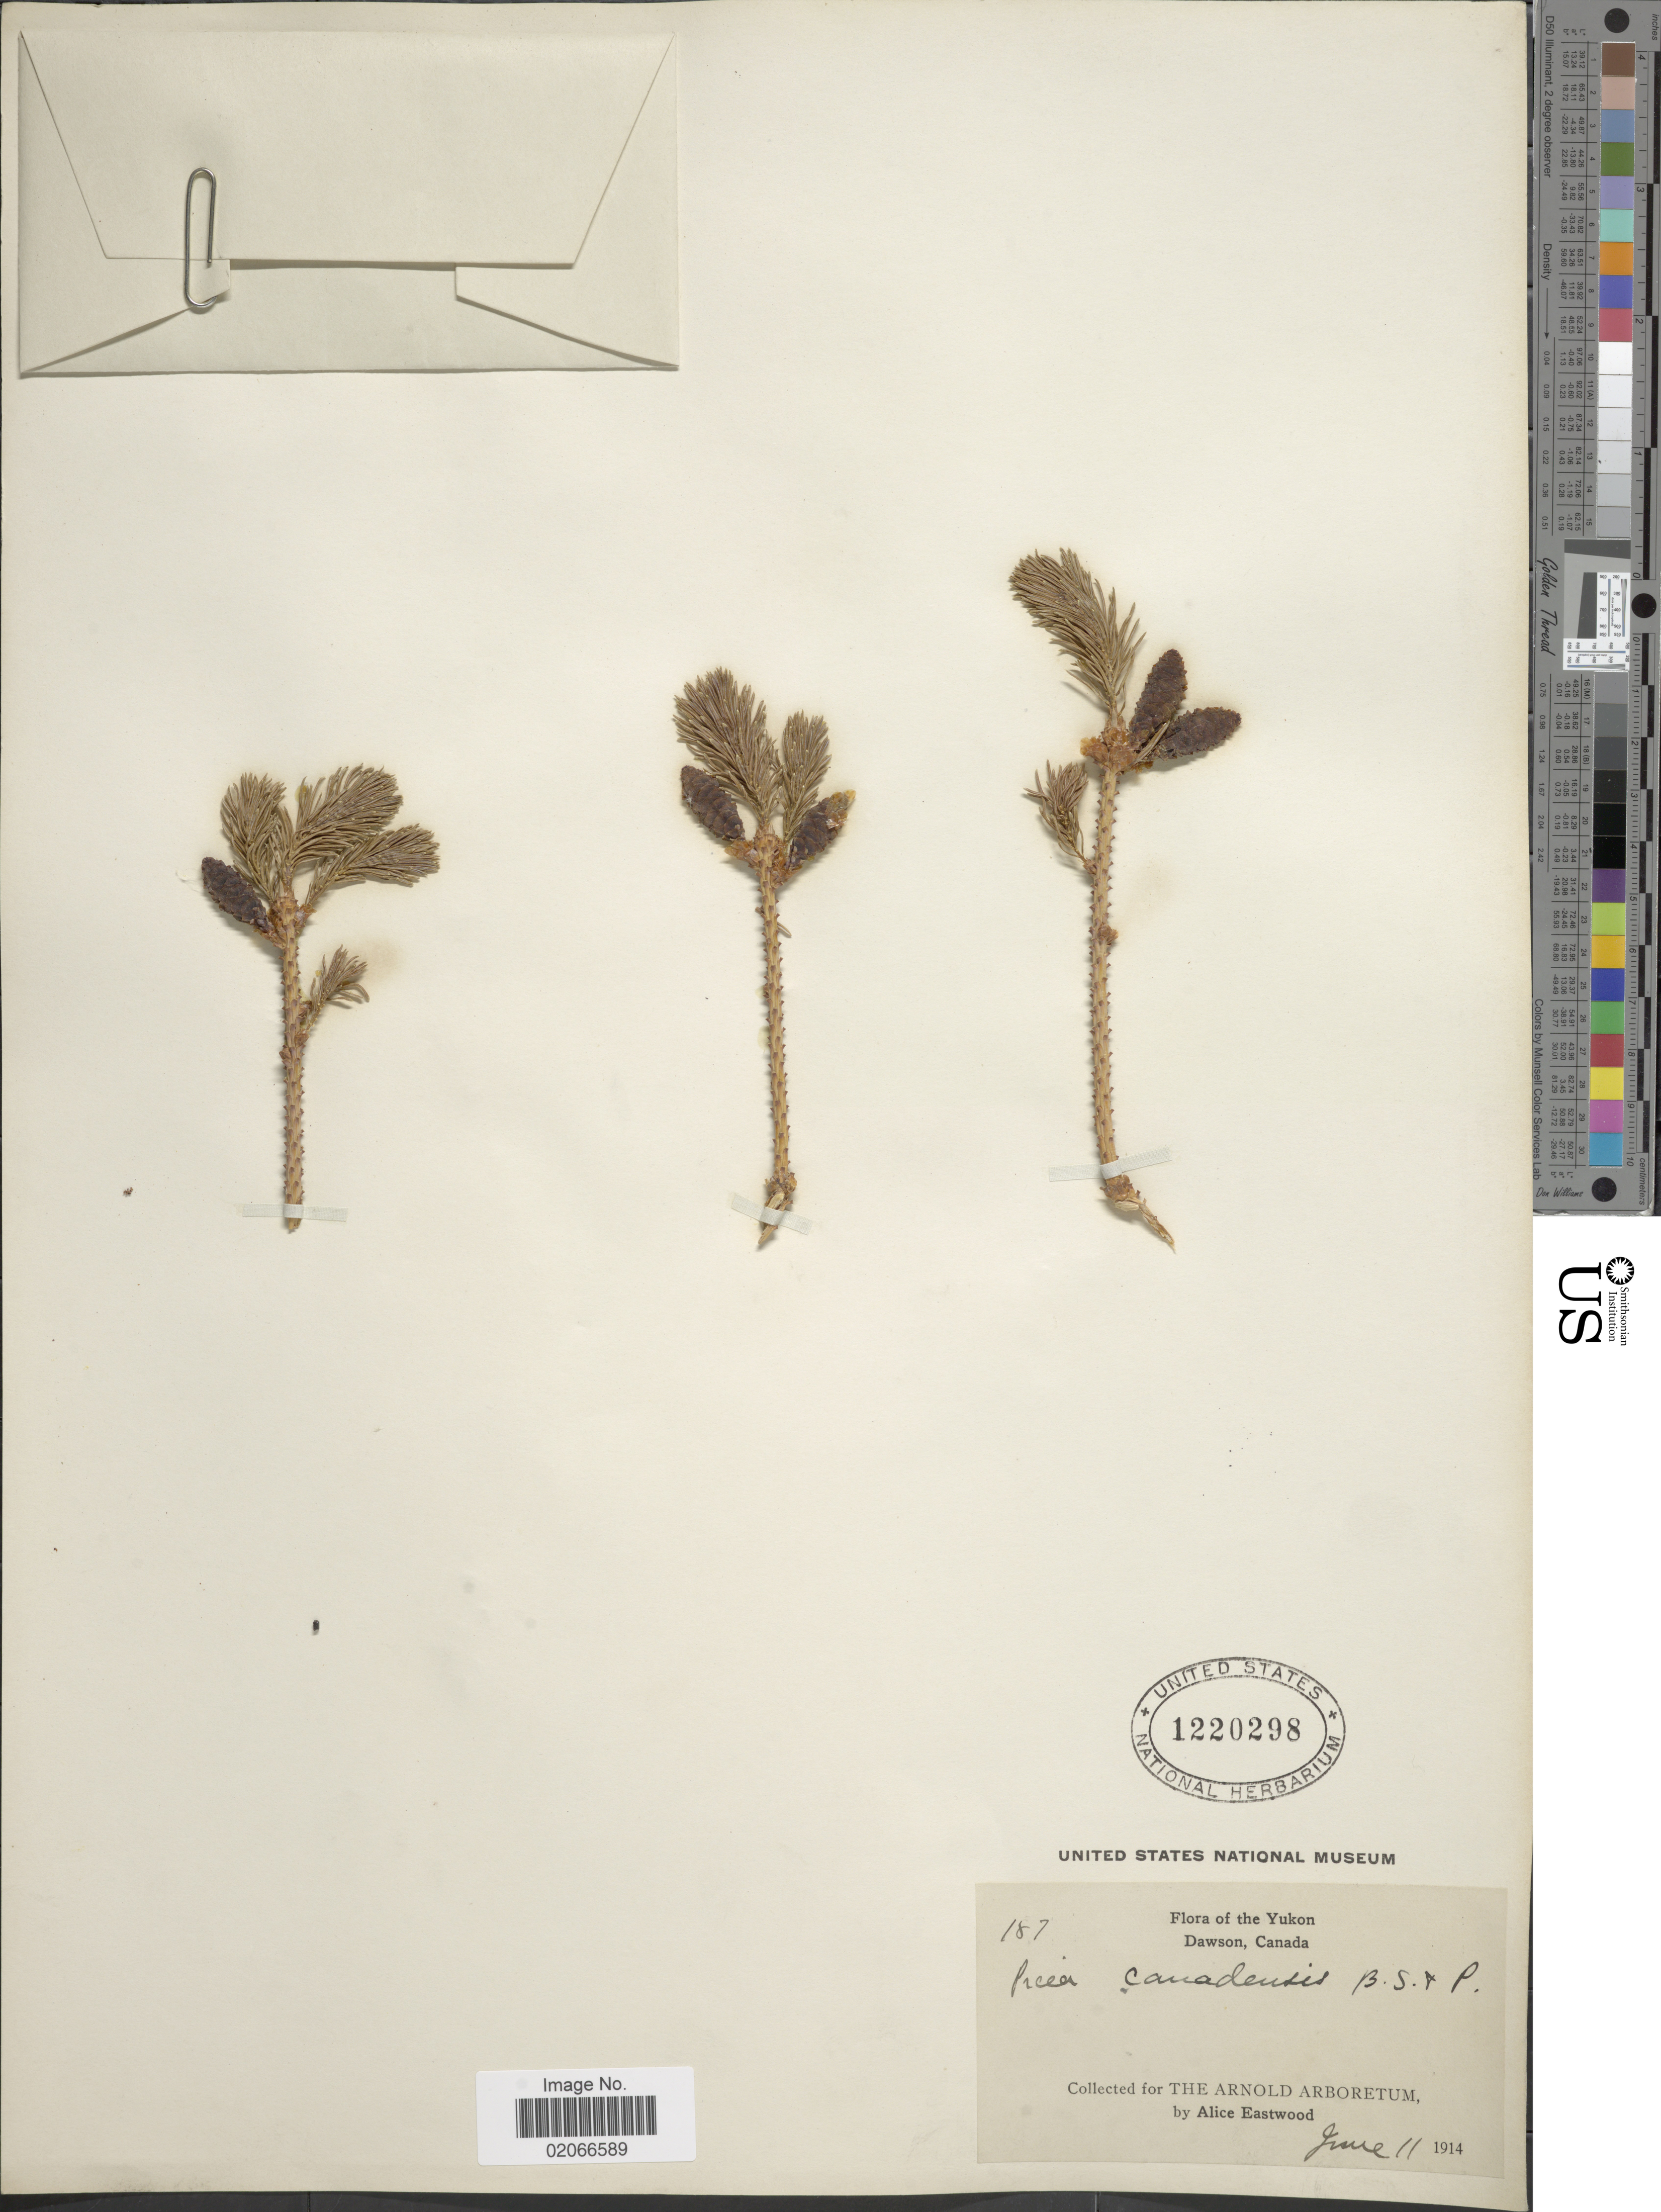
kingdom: Plantae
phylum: Tracheophyta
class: Pinopsida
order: Pinales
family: Pinaceae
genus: Picea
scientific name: Picea glauca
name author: (Moench) Voss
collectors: A. Eastwood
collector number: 187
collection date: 1914-06-11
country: Canada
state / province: Yukon Territory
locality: Yukon Dawson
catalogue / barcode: US 12202968